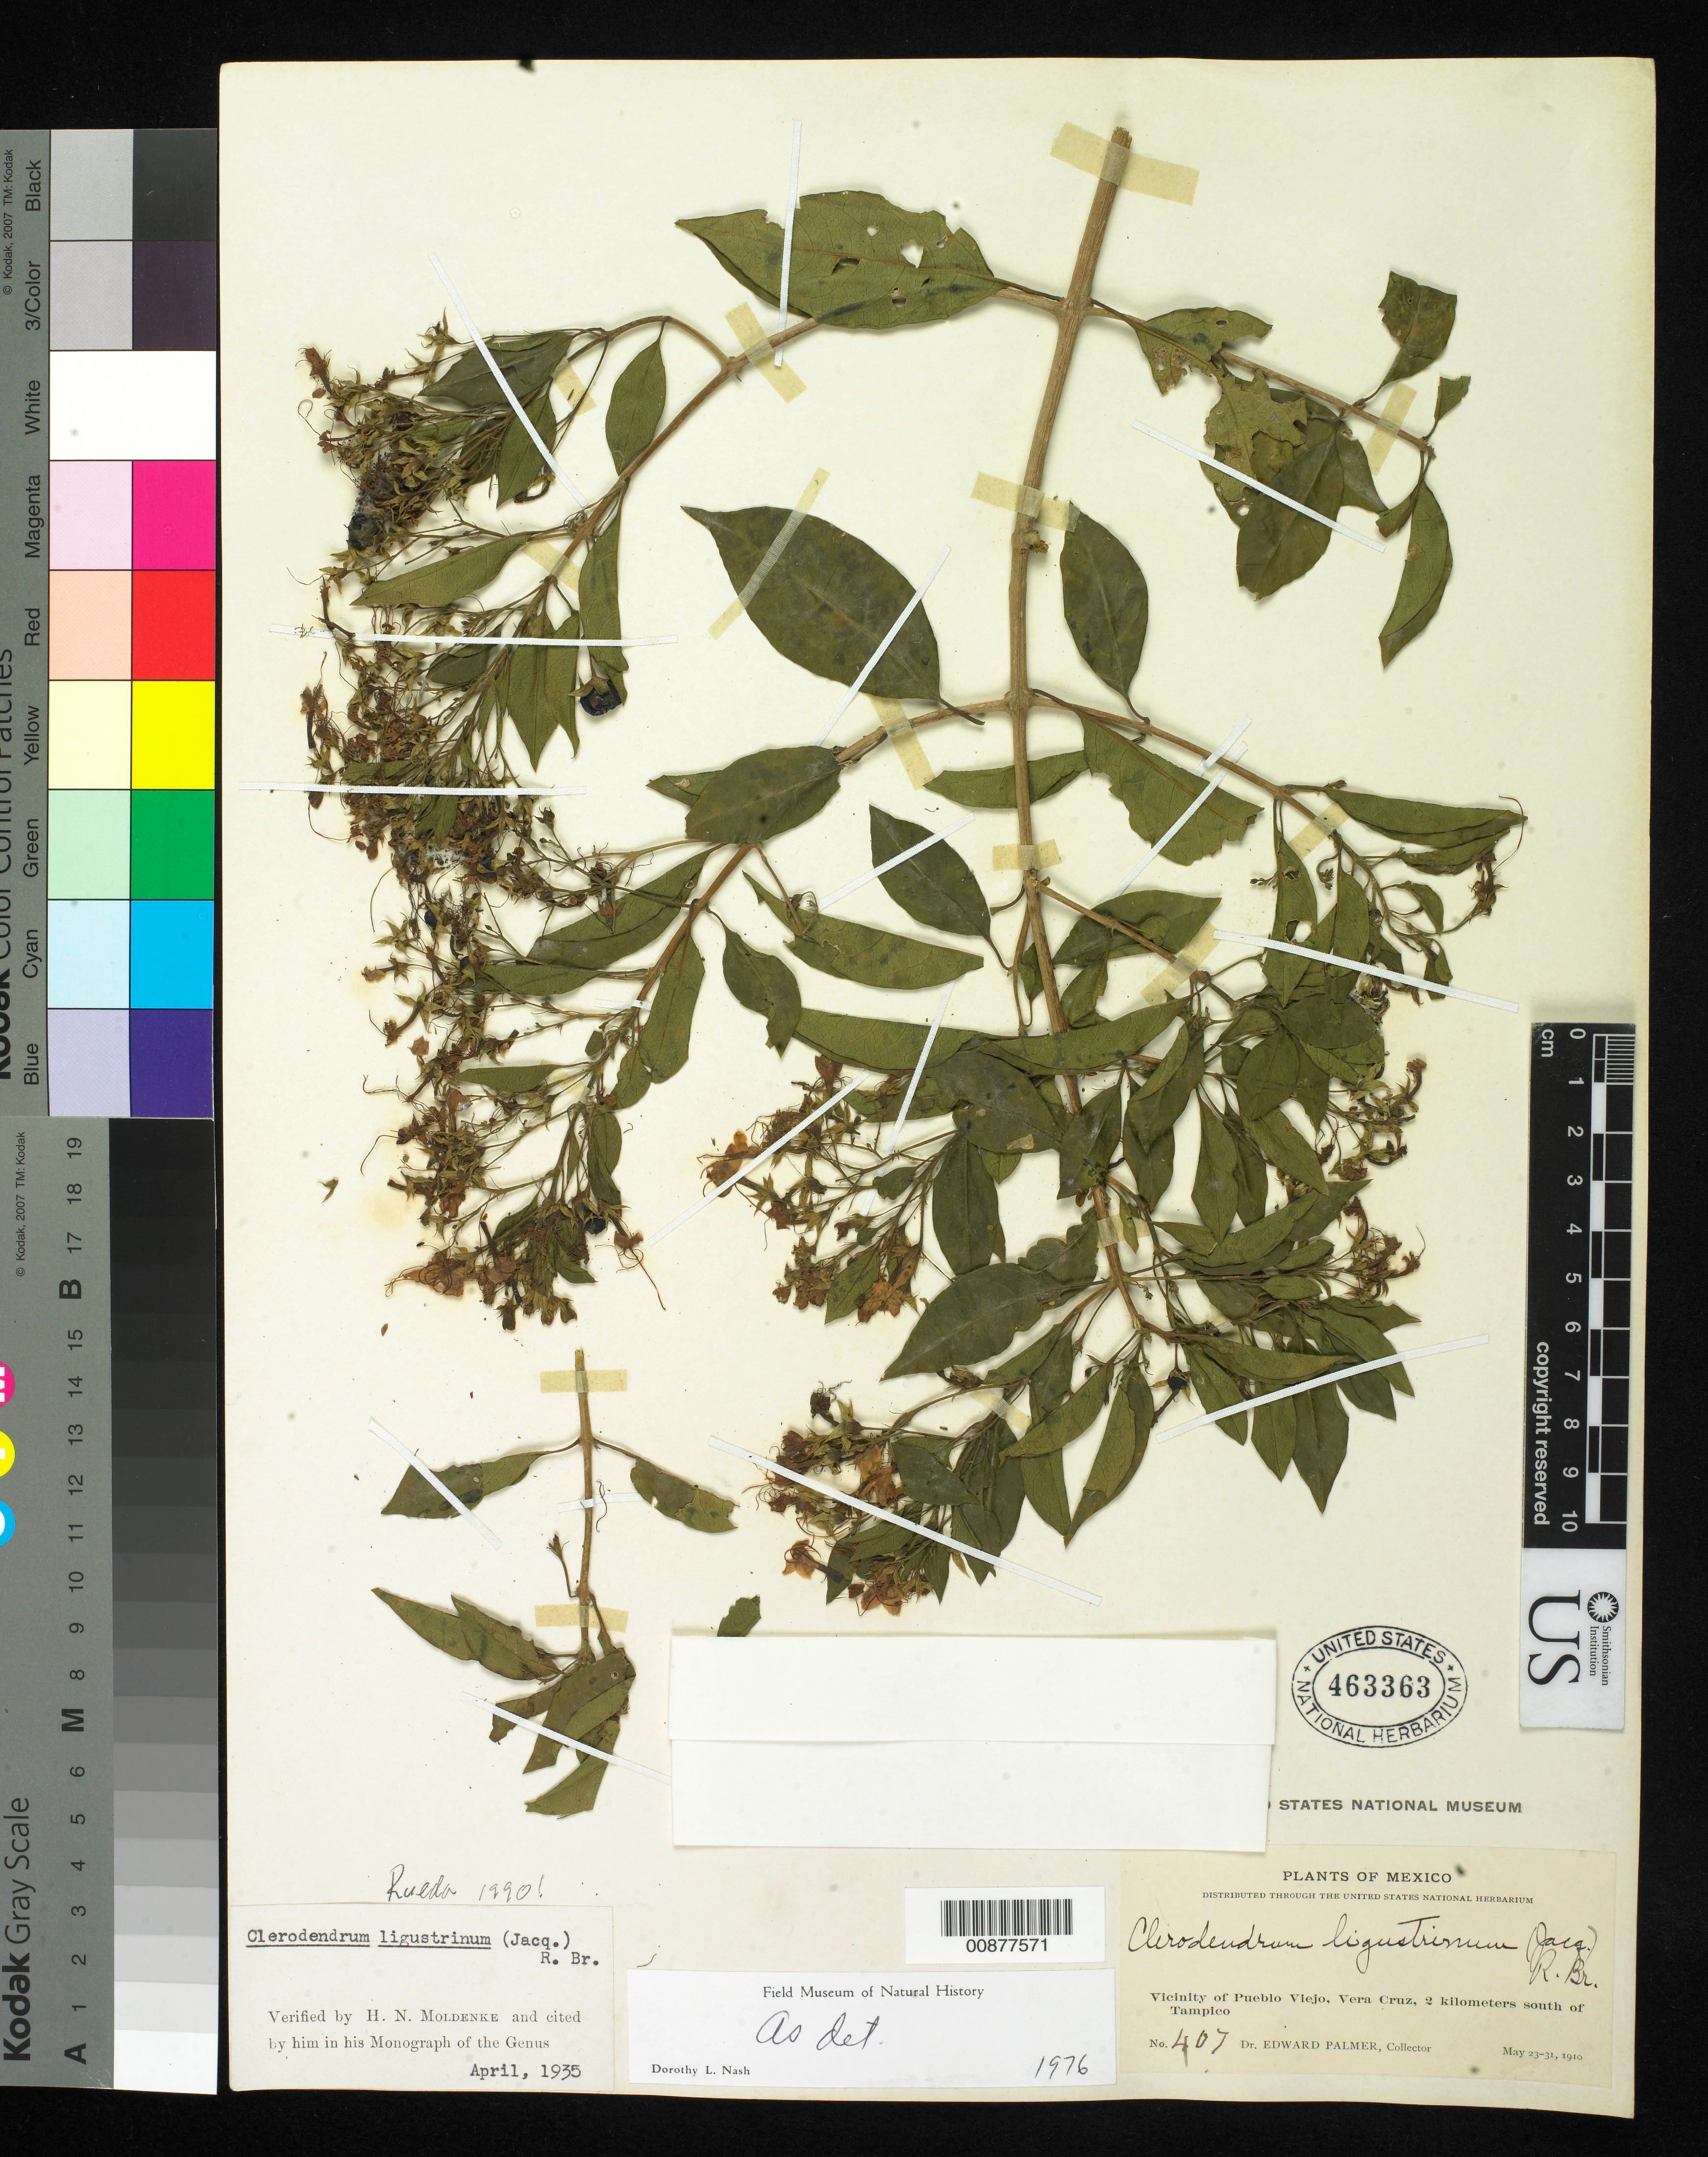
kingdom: Plantae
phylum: Tracheophyta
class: Magnoliopsida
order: Lamiales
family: Lamiaceae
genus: Clerodendrum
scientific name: Clerodendrum ligustrinum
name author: (Jacq.) R. Br.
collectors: E. Palmer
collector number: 407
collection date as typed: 23 May 1910 to 31 May 1910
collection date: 1910-05-23/1910-05-31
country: Mexico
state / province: Veracruz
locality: Vicinity of Pueblo Viejo, Veracruz, 2 kilometers south of Tampico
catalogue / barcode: US 463363